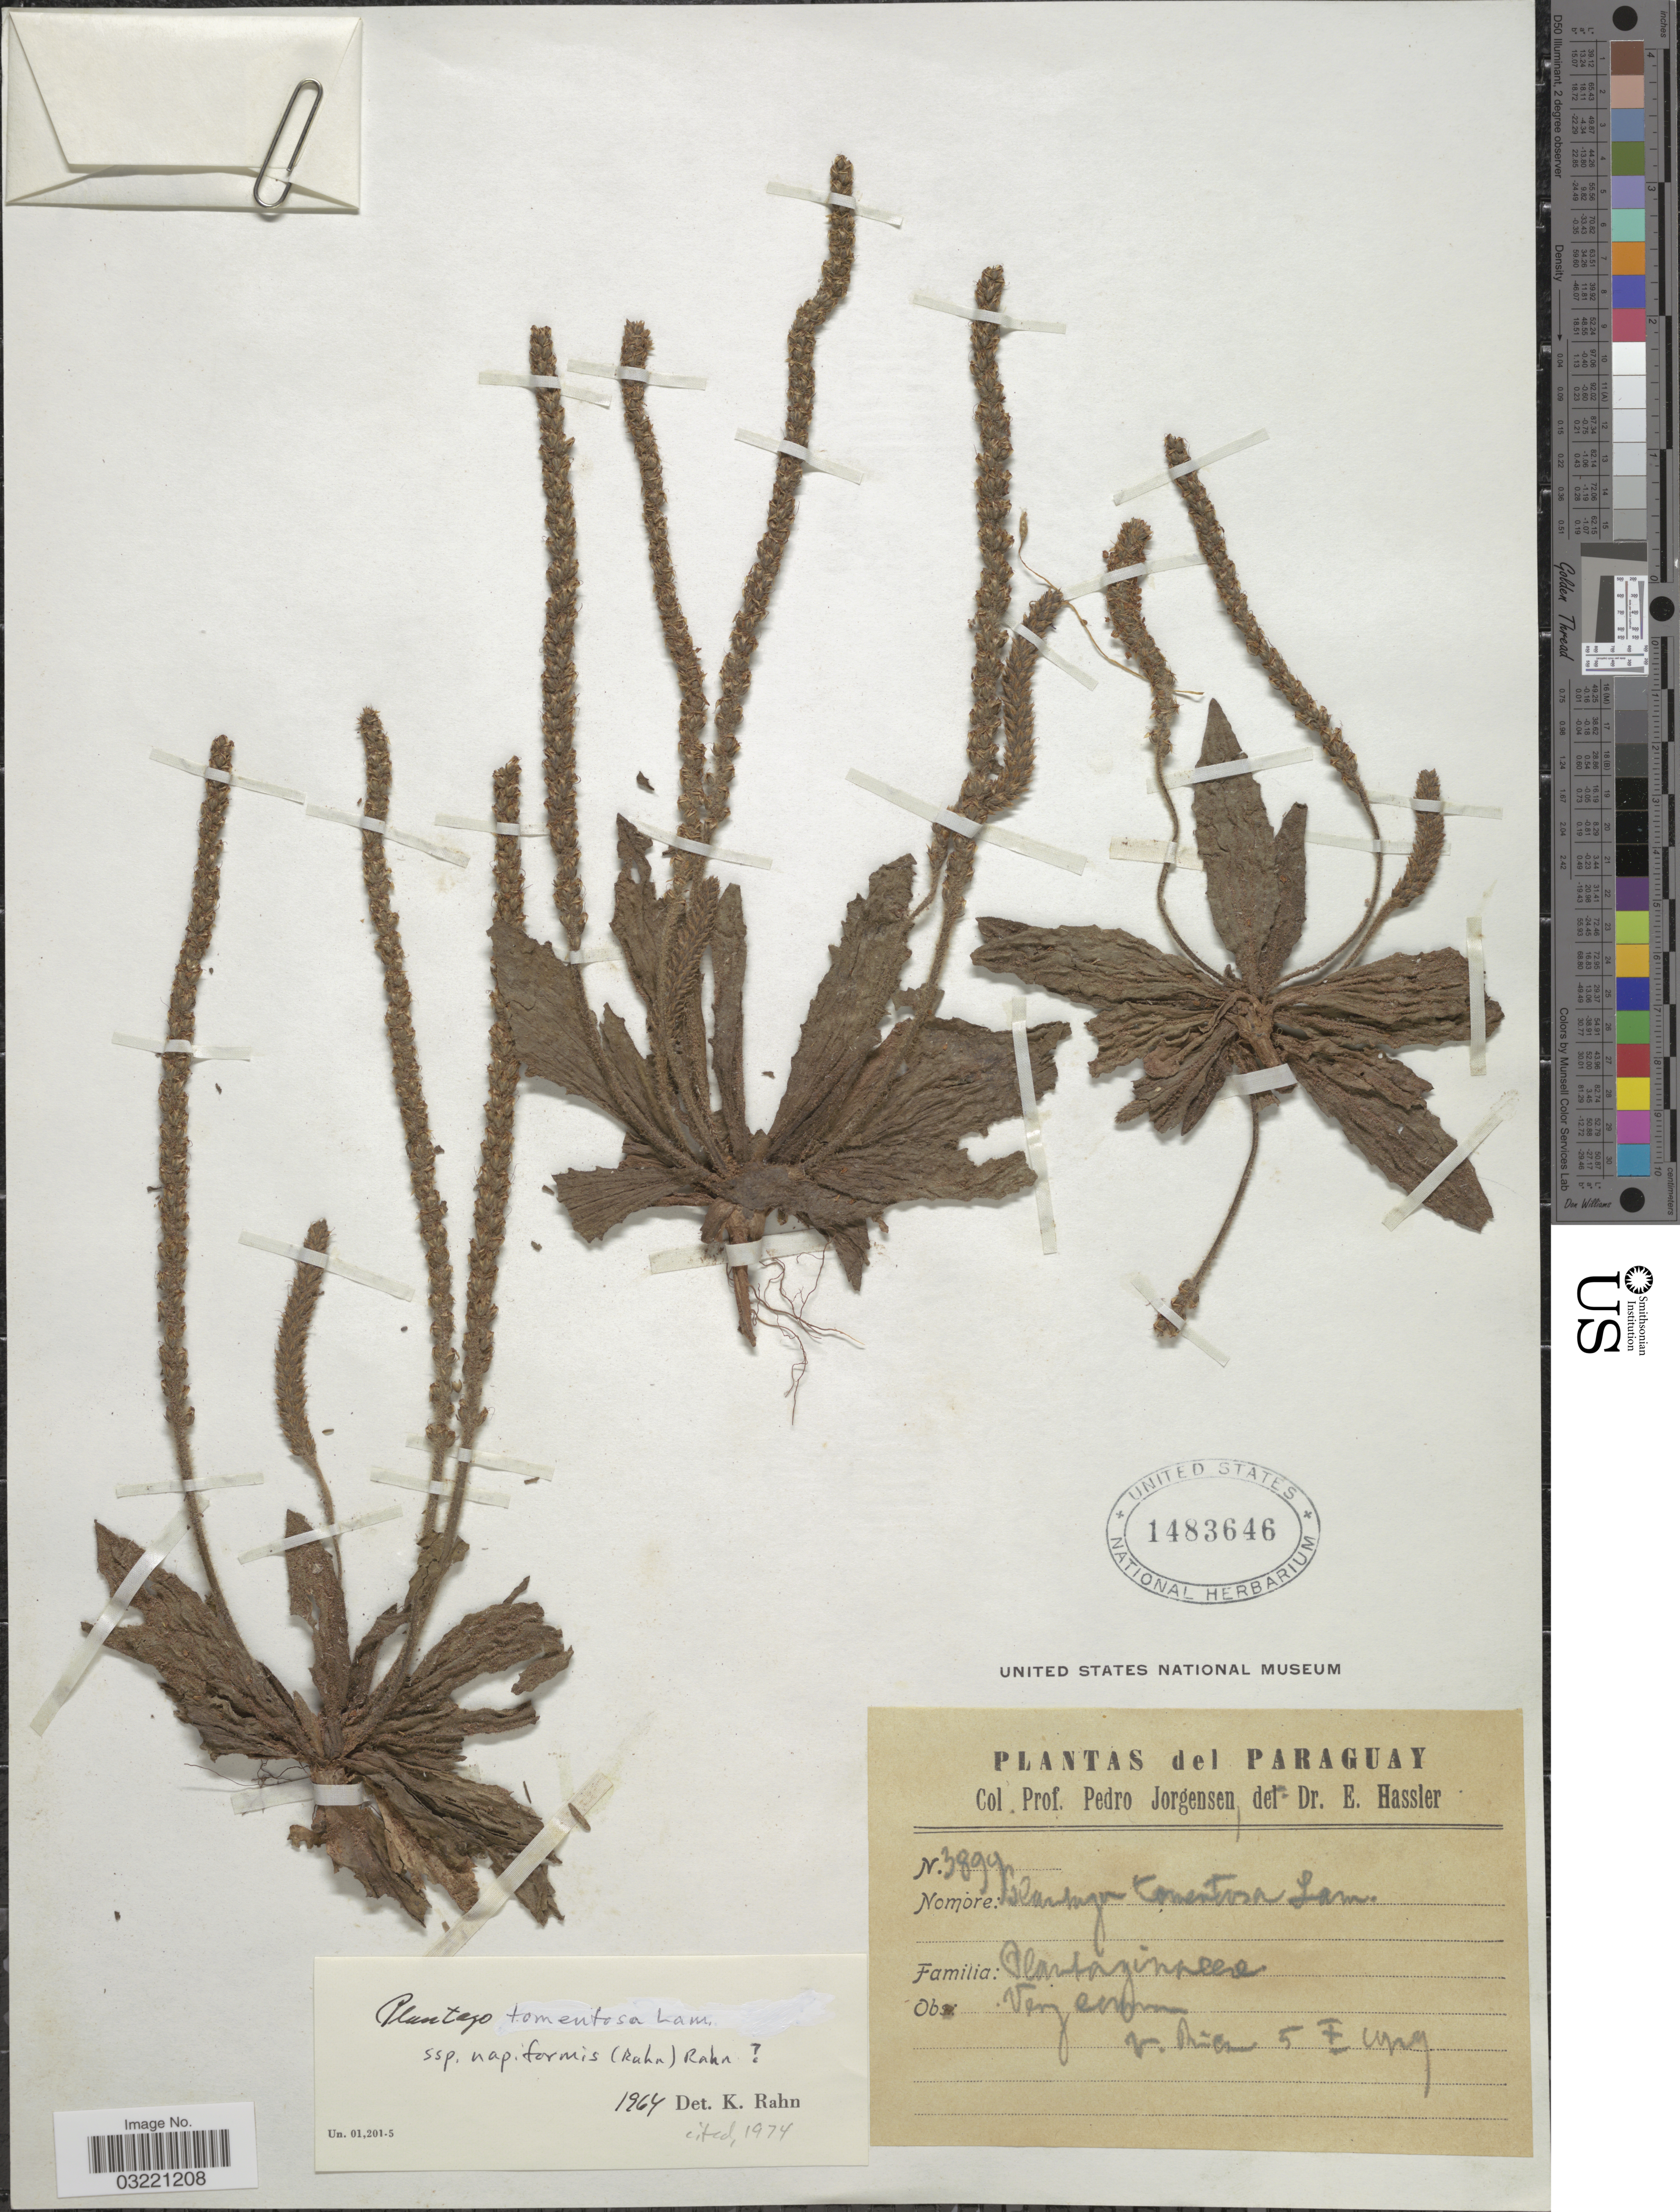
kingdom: Plantae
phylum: Tracheophyta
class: Magnoliopsida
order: Lamiales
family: Plantaginaceae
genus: Plantago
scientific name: Plantago tomentosa subsp. napiformis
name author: Lam.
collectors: P. Jörgensen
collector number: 3897*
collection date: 1919-10-05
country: Paraguay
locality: V. Rica.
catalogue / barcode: US 1483646